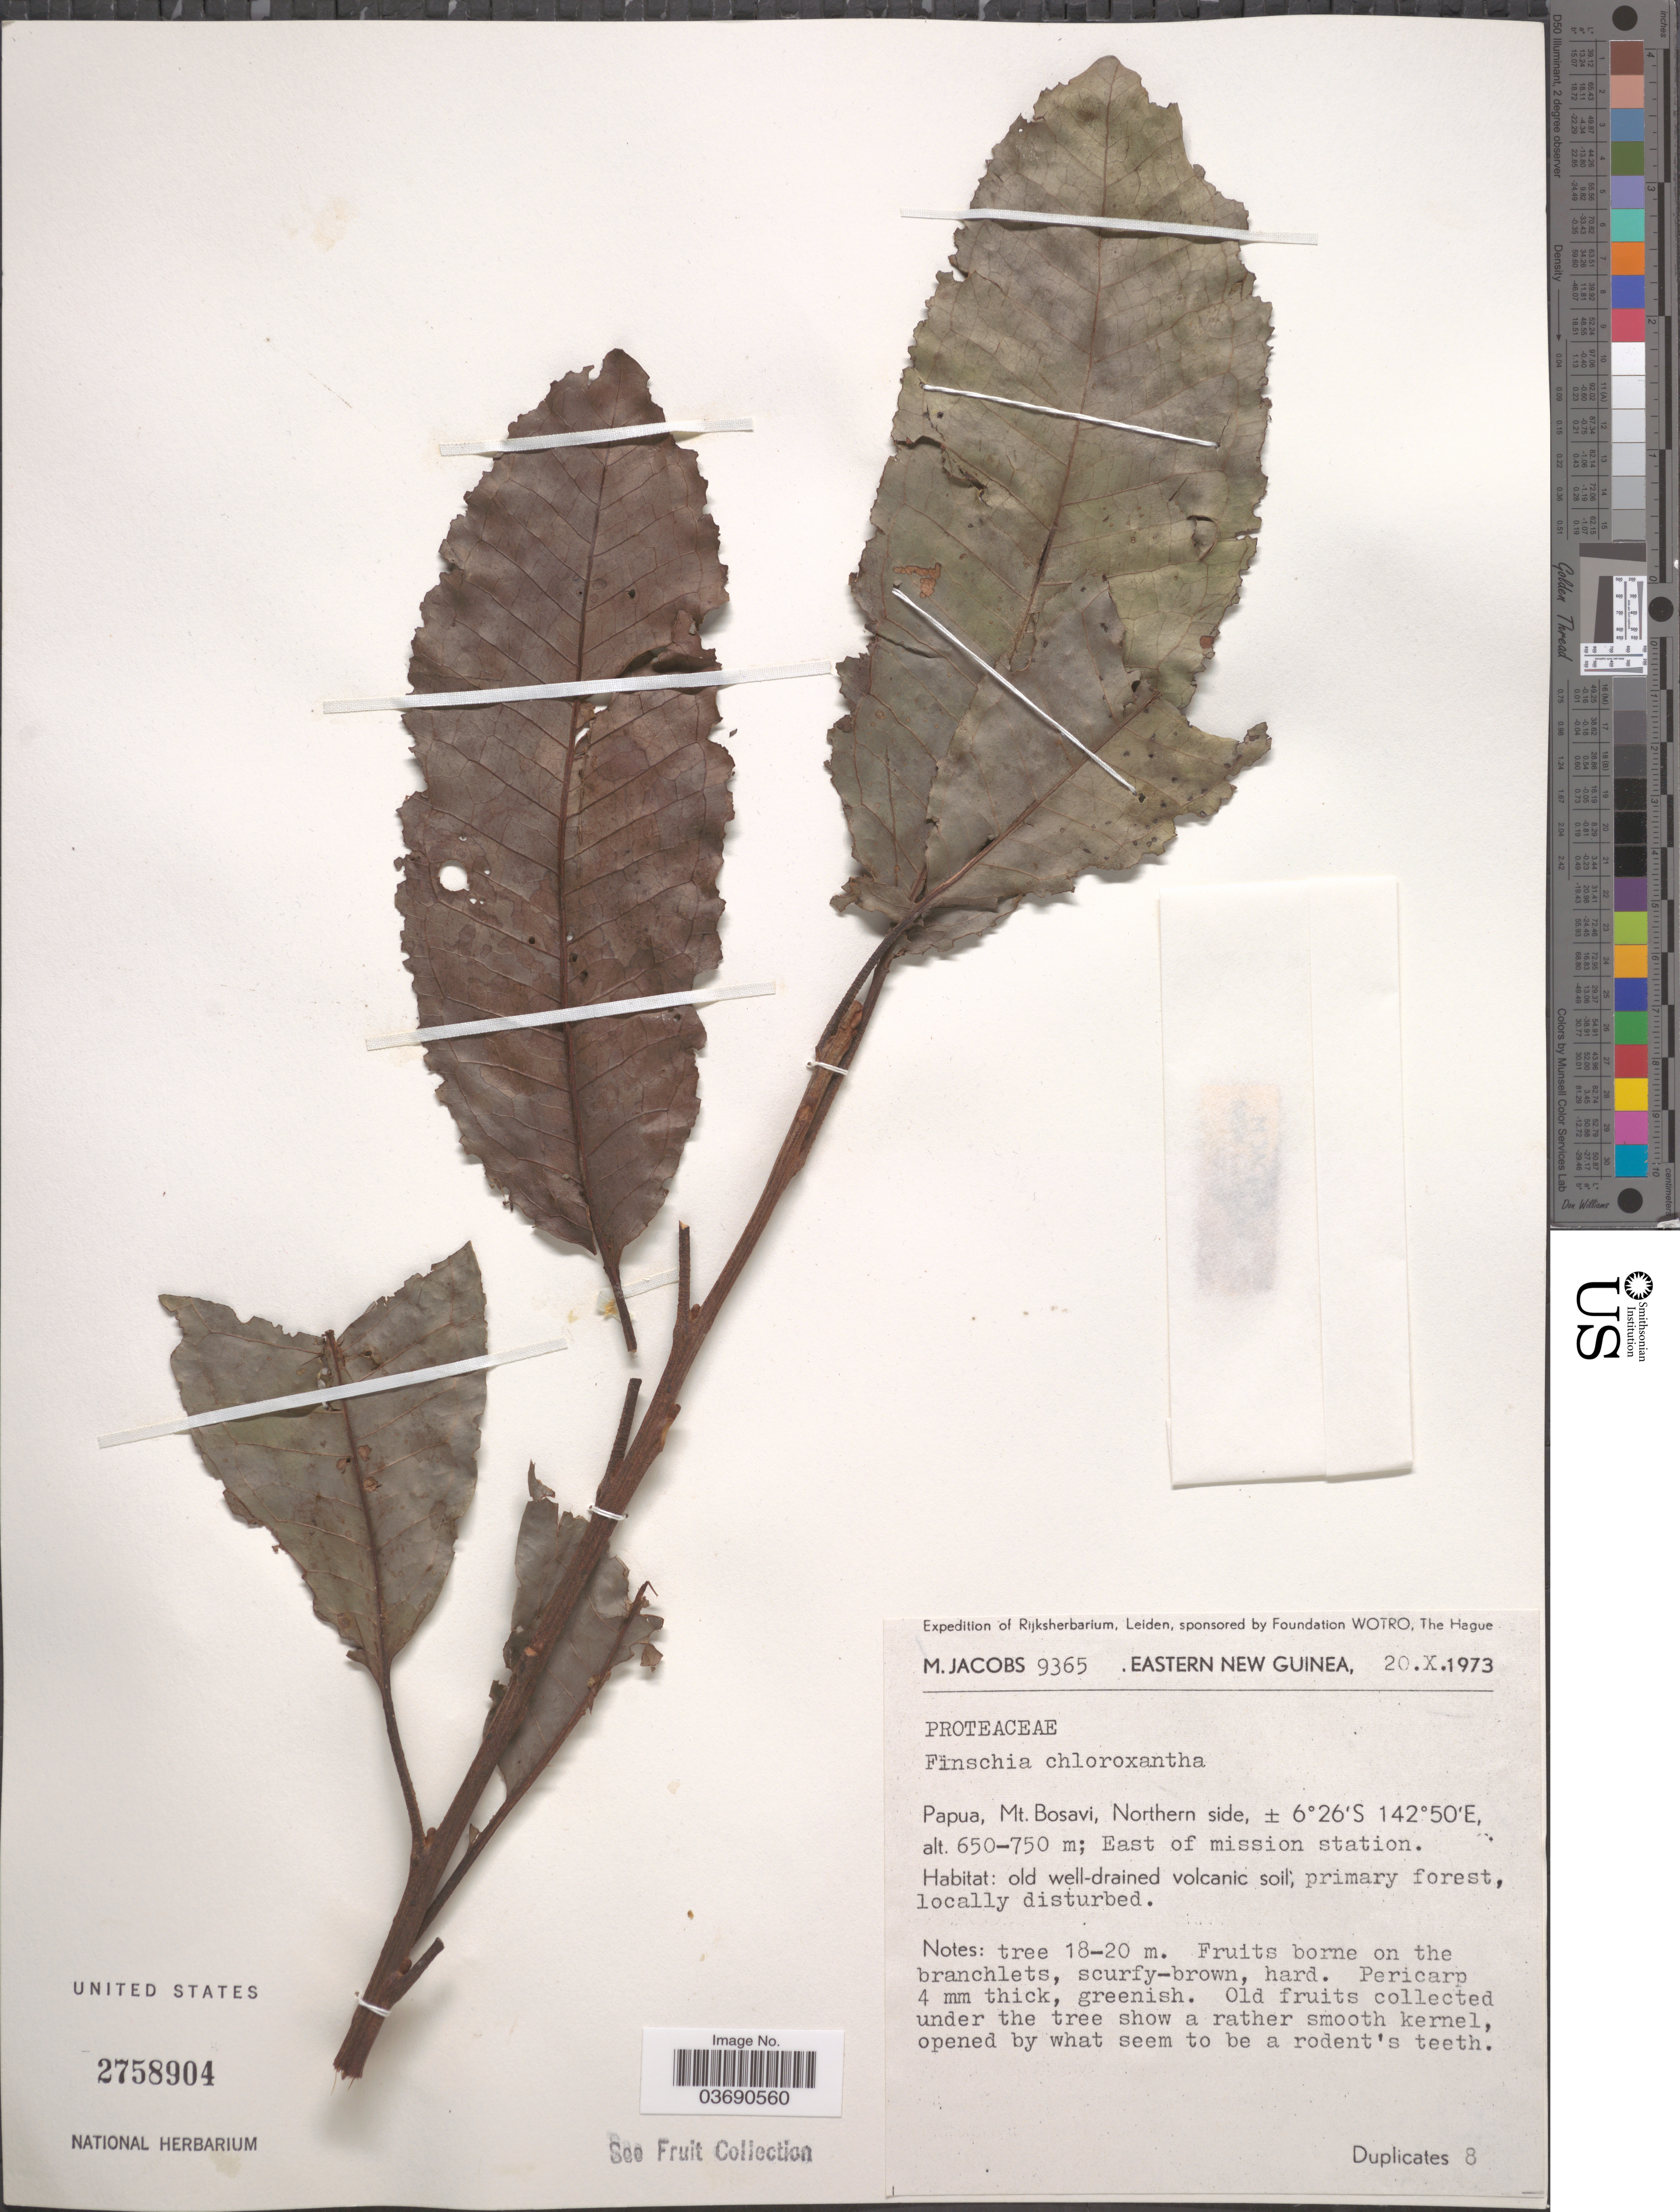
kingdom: Plantae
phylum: Tracheophyta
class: Magnoliopsida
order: Proteales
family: Proteaceae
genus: Finschia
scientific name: Finschia chloroxantha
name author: Diels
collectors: M. Jacobs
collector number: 9365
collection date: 1973-10-20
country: Papua New Guinea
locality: Eastern New Guinea. Papua, Mt.Bosavi, Northern side, East of mission station.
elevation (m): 650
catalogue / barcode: US 2758904